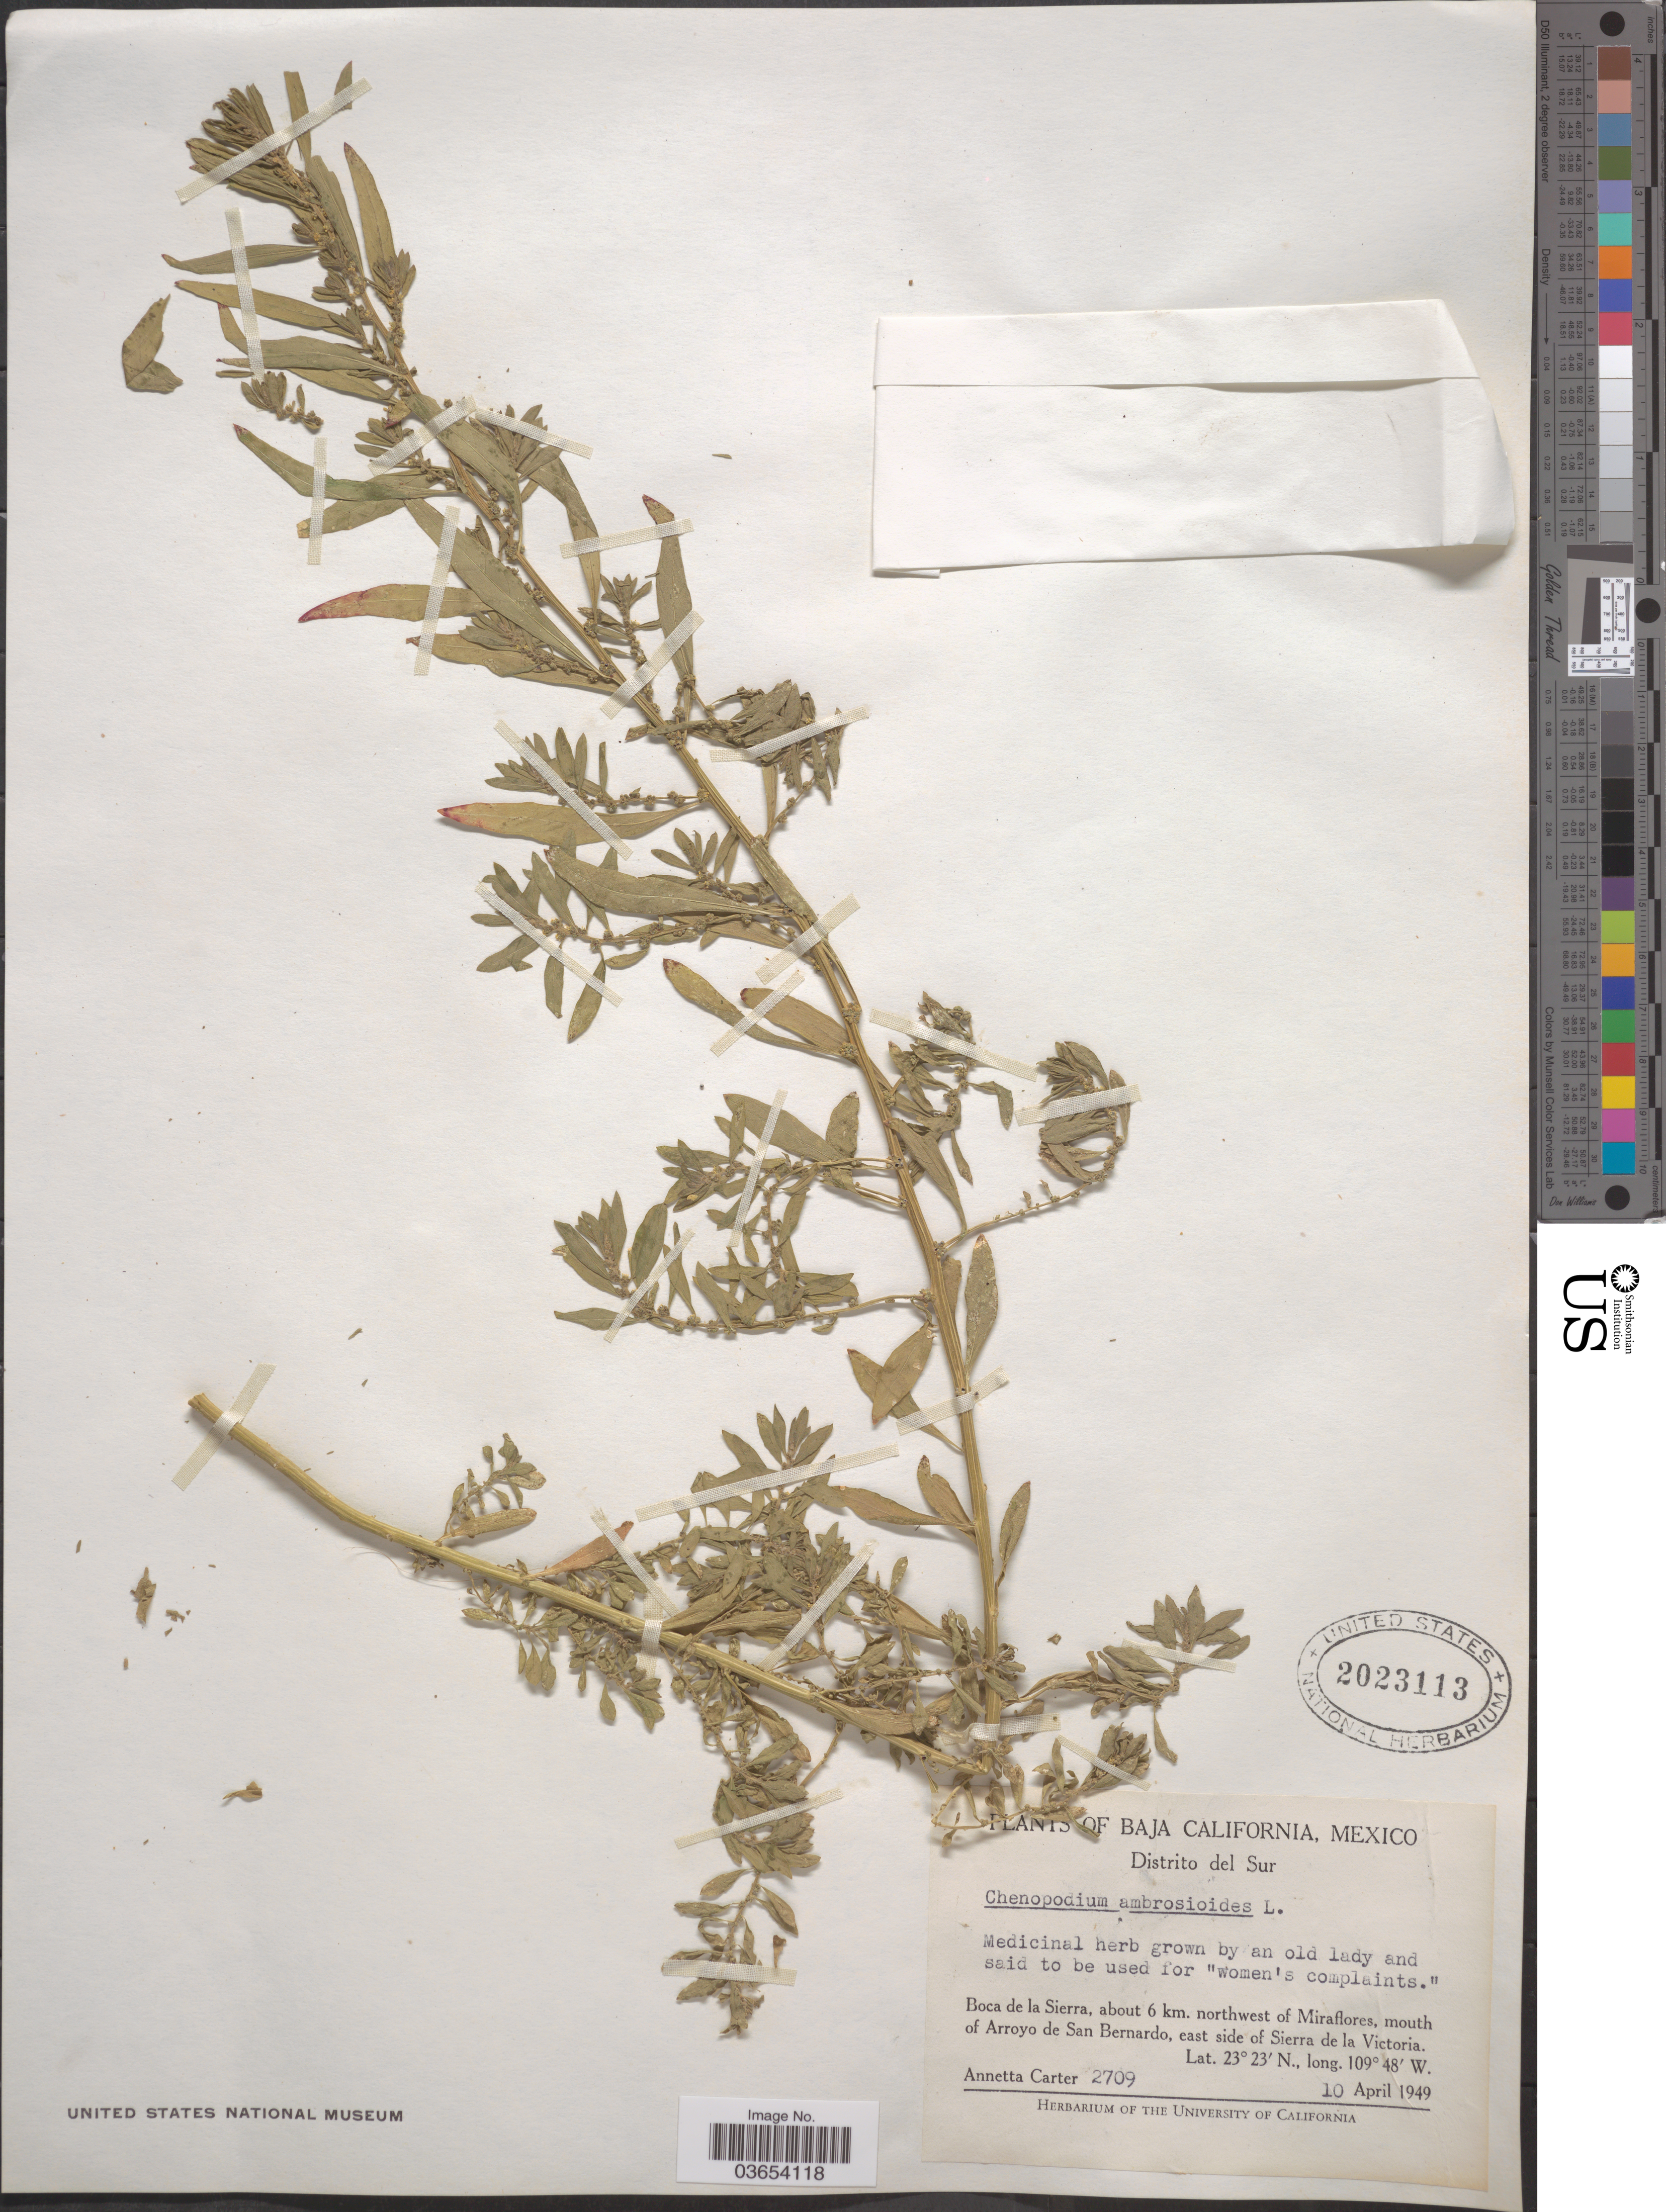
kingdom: Plantae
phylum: Tracheophyta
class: Magnoliopsida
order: Caryophyllales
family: Amaranthaceae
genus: Chenopodium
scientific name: Chenopodium ambrosioides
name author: L.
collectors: A. Carter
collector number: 2709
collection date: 1949-04-10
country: Mexico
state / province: Baja California Sur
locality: Distrito del Sur. Boca de la Sierra, about 6 km. northwest of Miraflores, mouth of Arroyo de San Bernardo, east side of Sierra de la Victoria.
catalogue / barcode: US 2023113